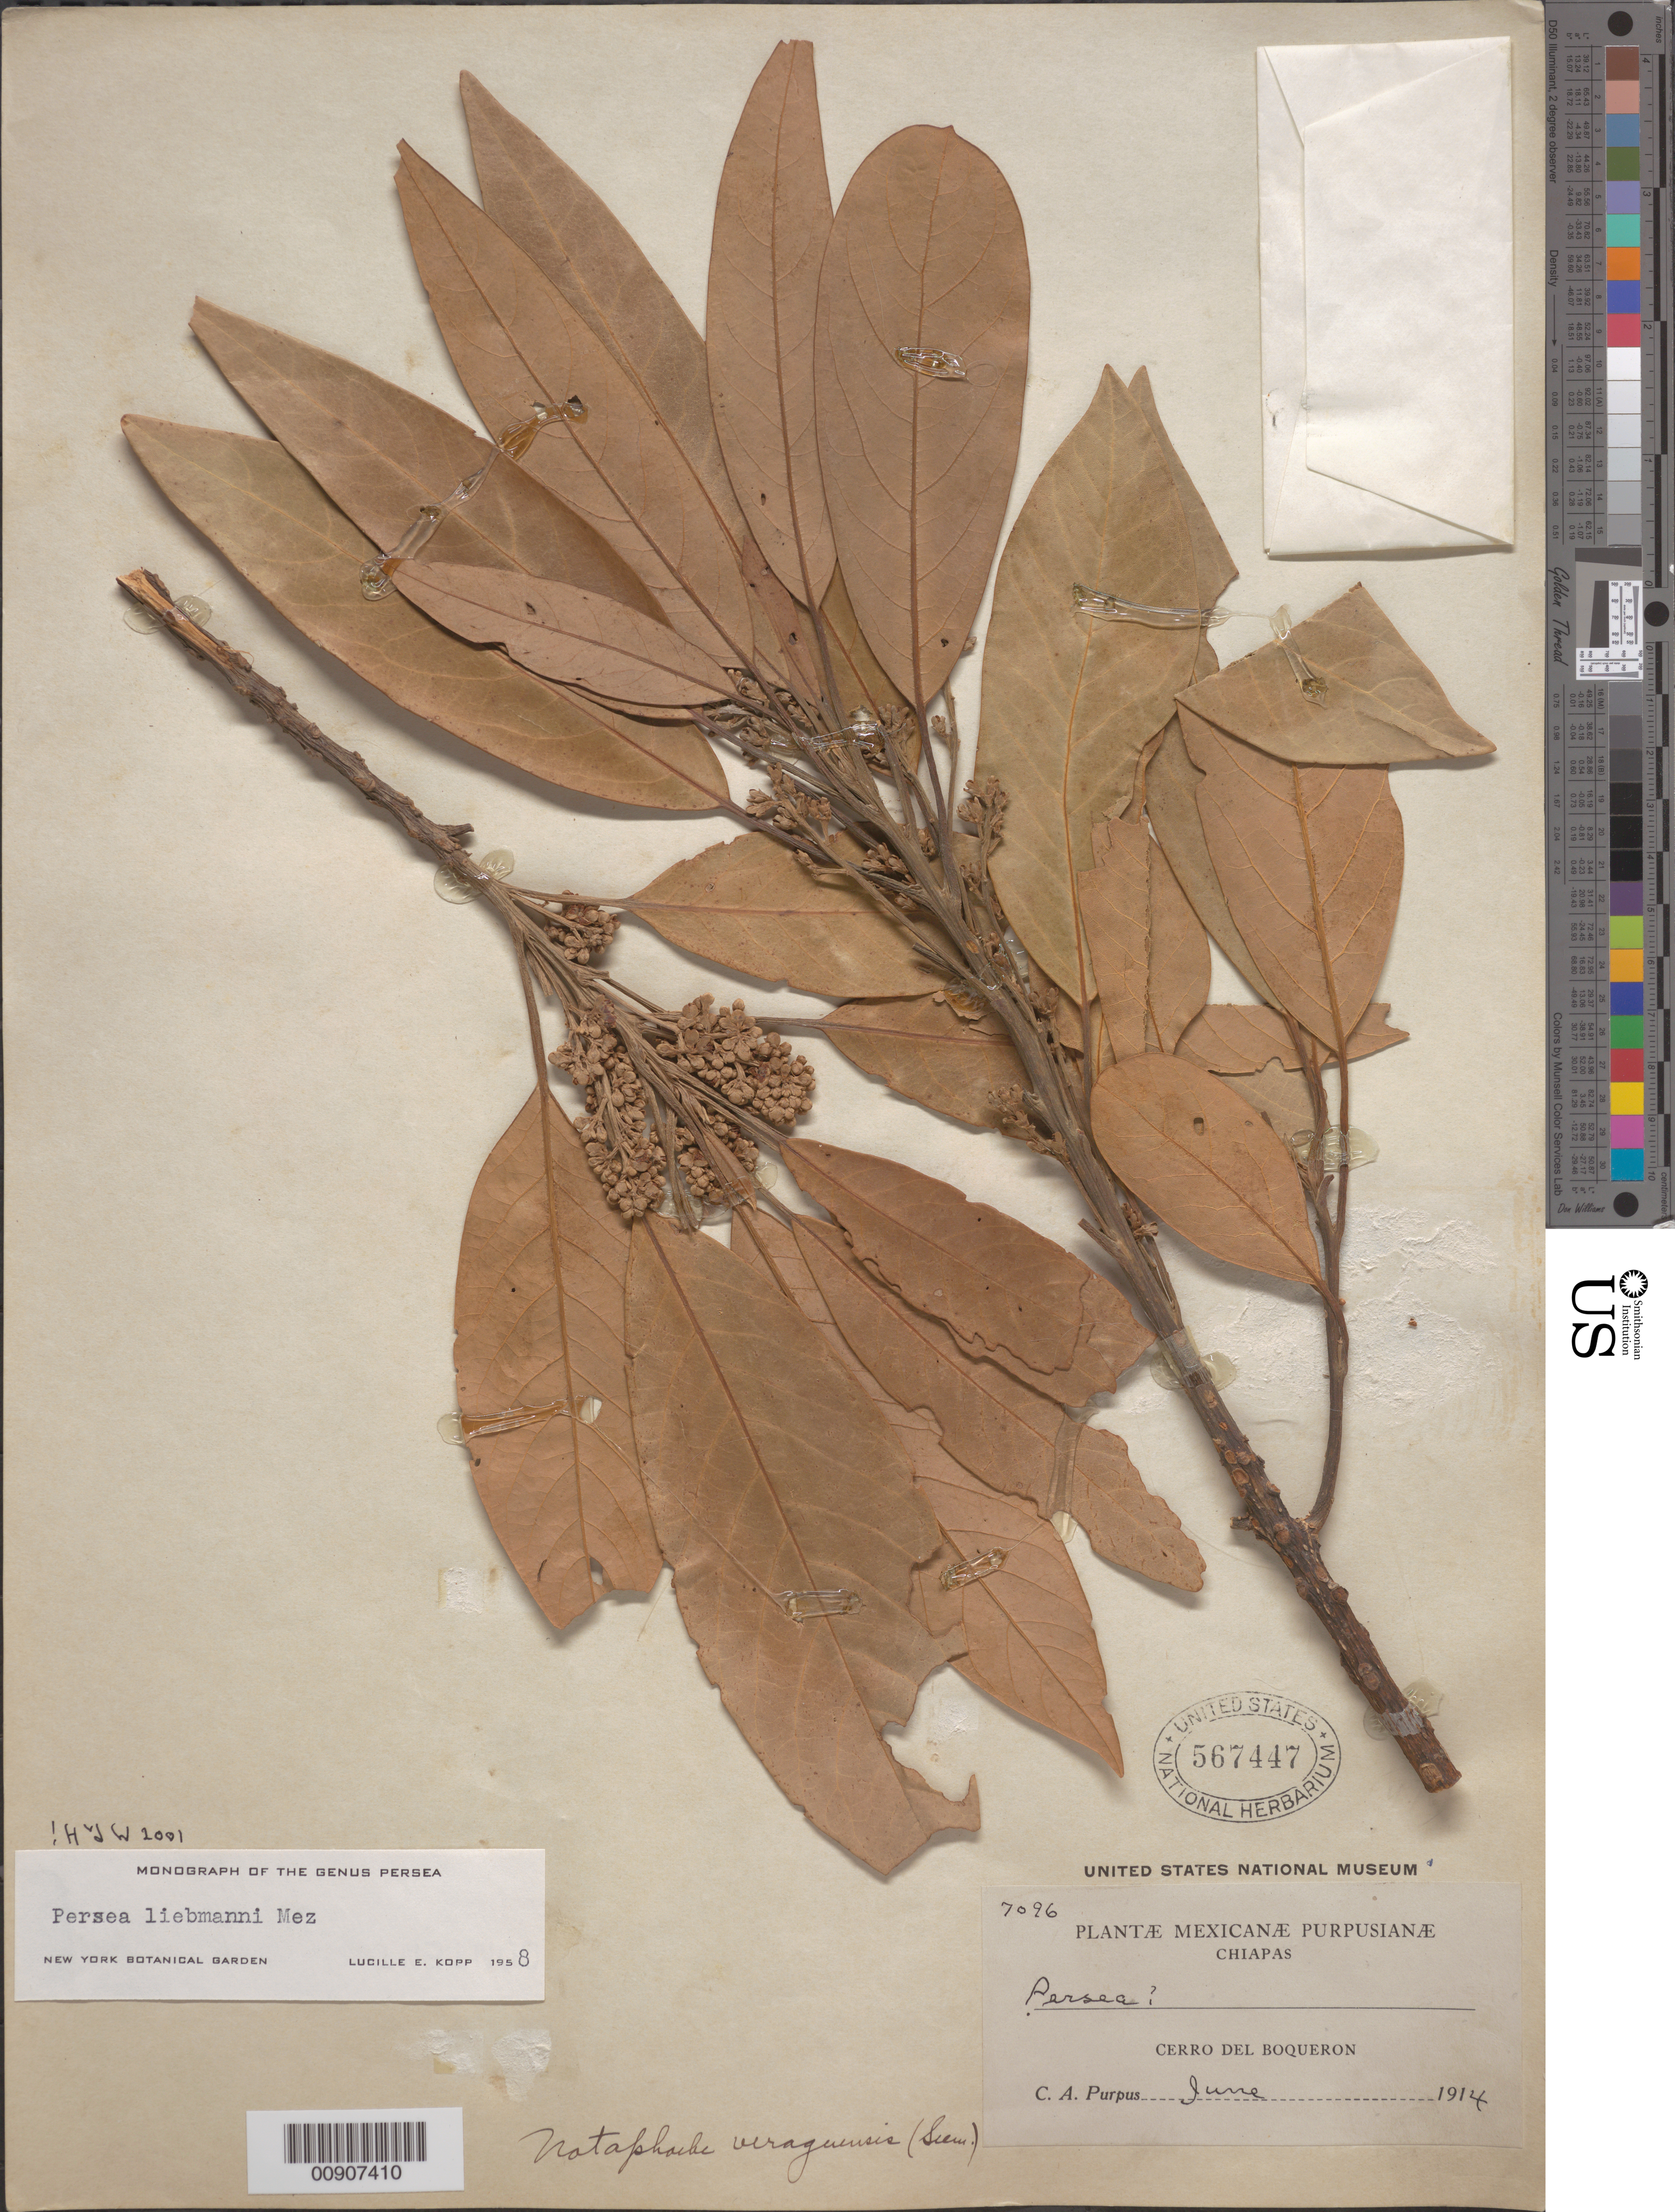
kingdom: Plantae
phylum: Tracheophyta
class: Magnoliopsida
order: Laurales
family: Lauraceae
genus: Persea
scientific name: Persea liebmannii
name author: Mez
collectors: C. A. Purpus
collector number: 7096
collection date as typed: Jun 1914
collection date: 1914-06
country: Mexico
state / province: Chiapas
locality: Cerro del Boqueron.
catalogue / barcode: US 567447